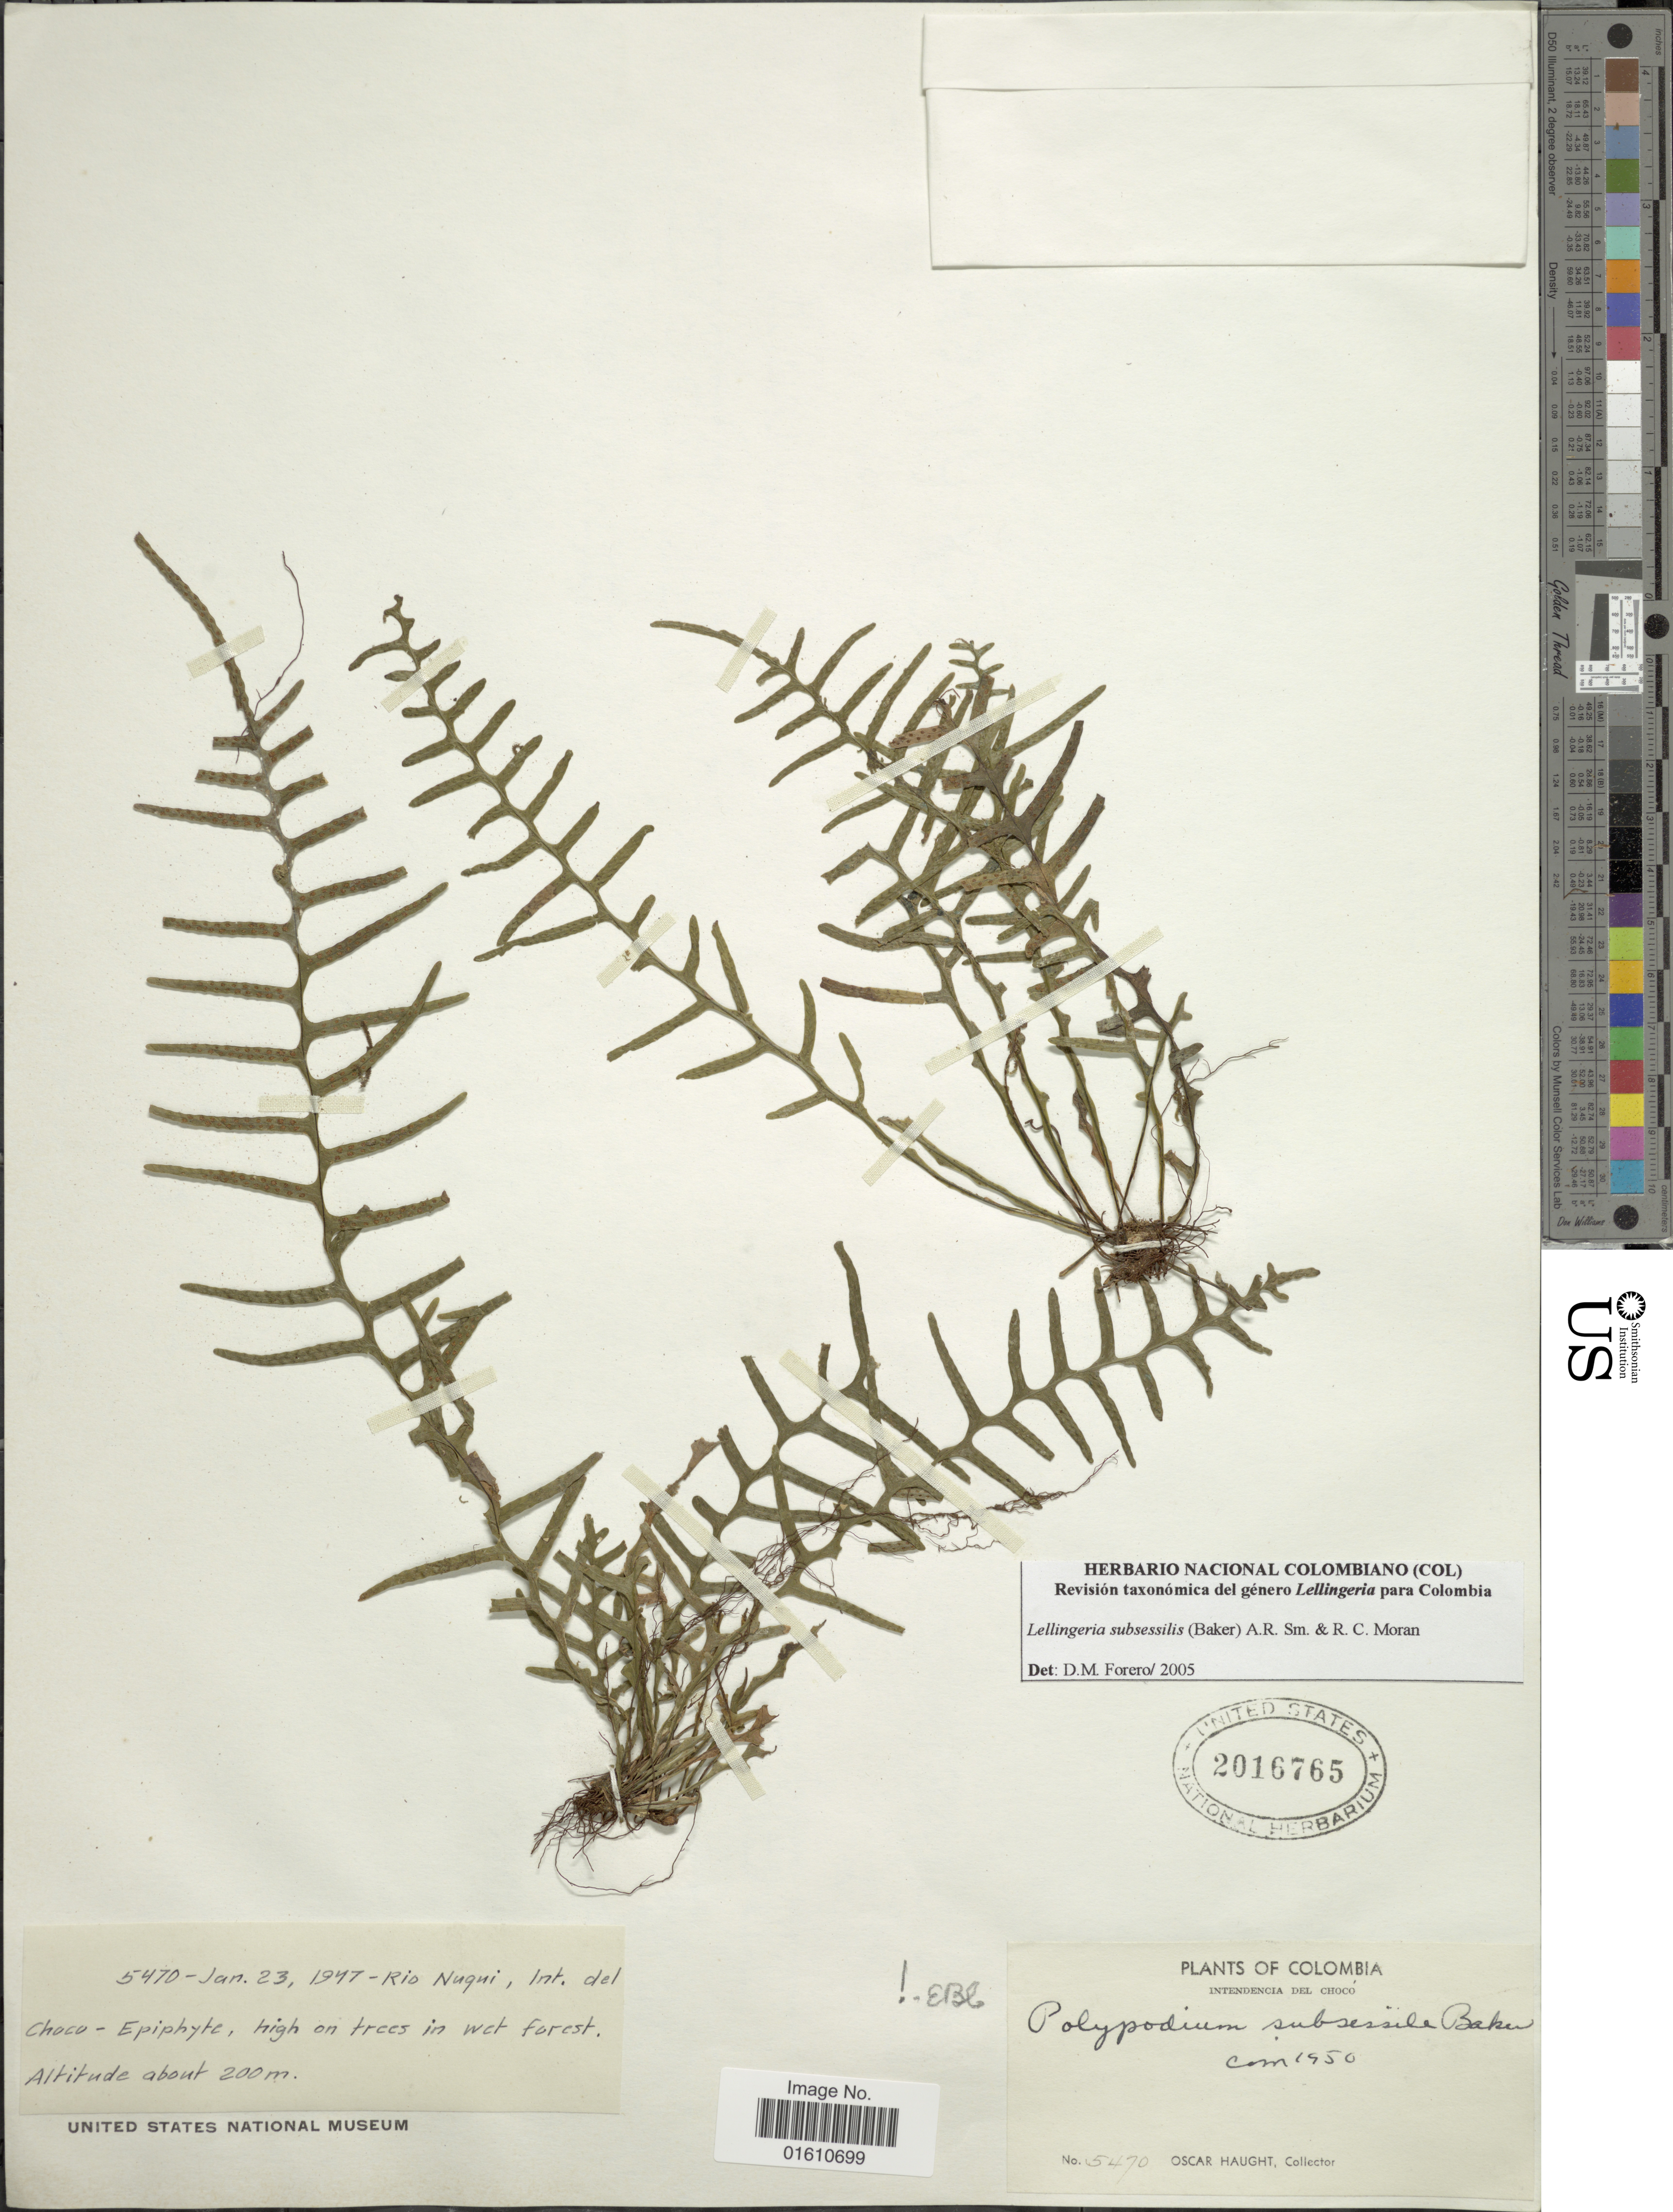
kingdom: Plantae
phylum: Tracheophyta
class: Polypodiopsida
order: Polypodiales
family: Polypodiaceae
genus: Lellingeria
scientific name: Lellingeria subsessilis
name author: (Baker) A.R. Sm. & R.C. Moran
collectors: O. L. Haught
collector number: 5470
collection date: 1947-01-23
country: Colombia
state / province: Chocó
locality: Intendencia Del Choco, Rio Nuqui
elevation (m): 200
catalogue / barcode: US 2016765